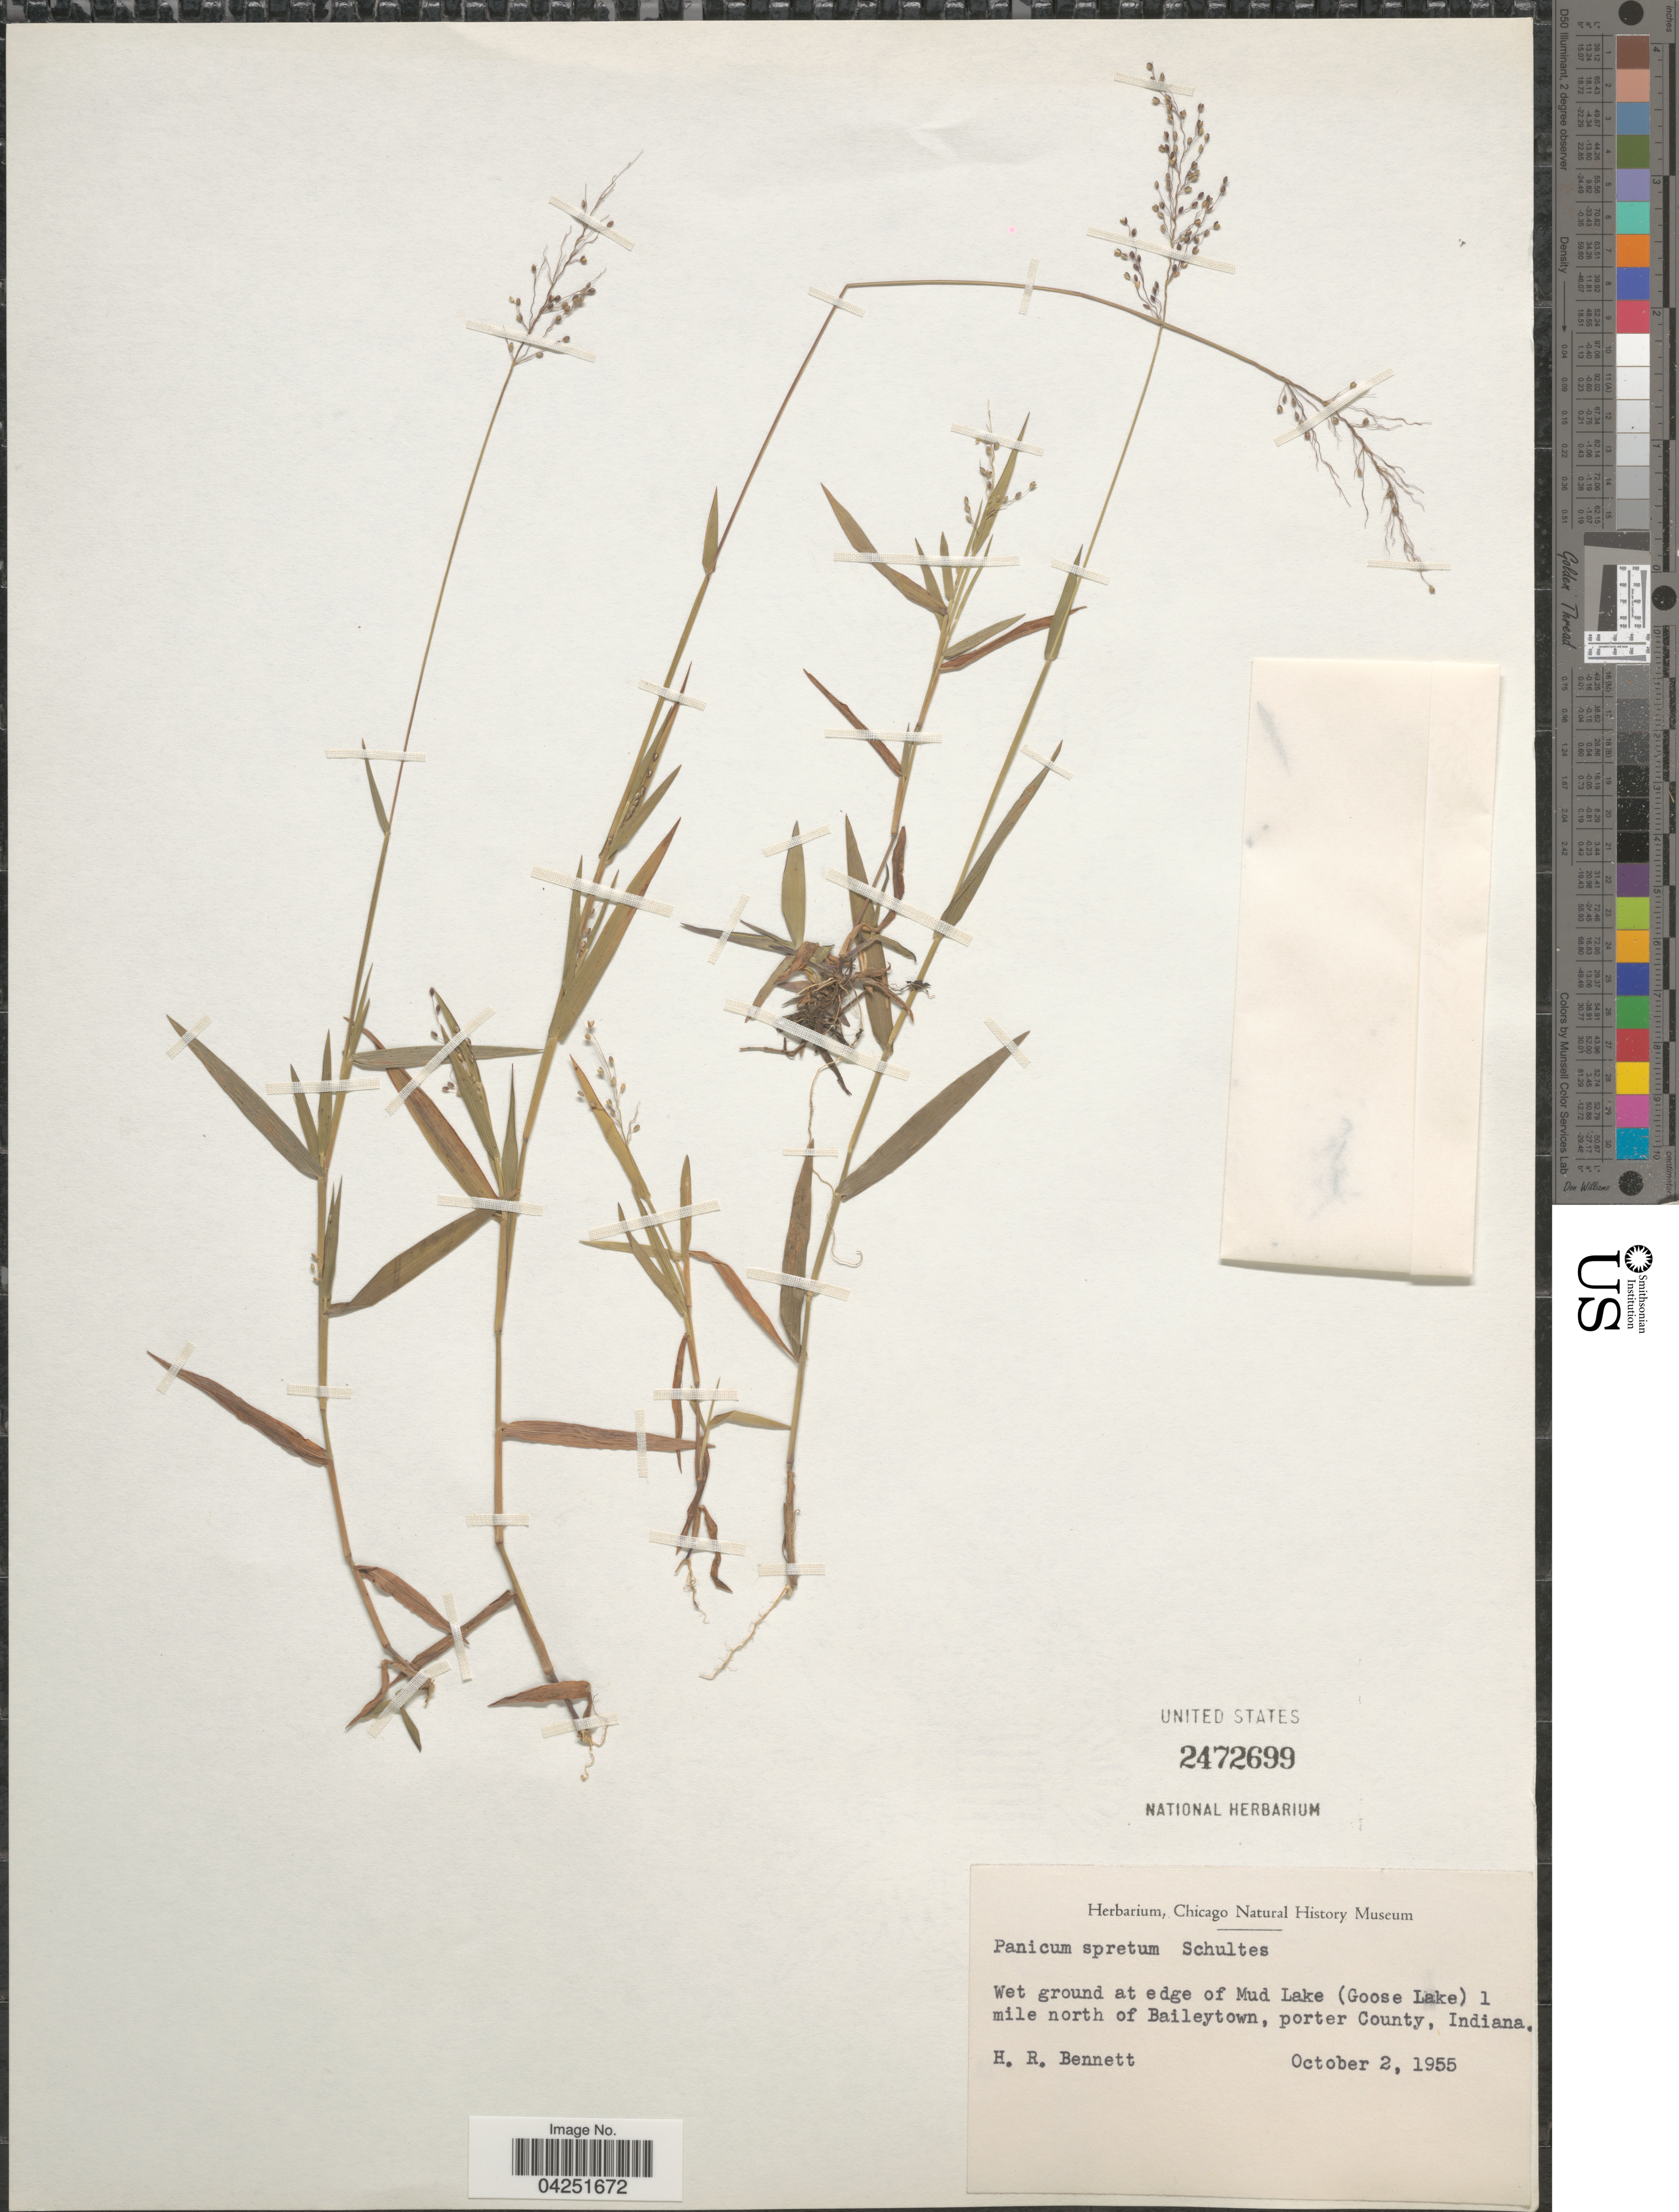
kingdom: Plantae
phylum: Tracheophyta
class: Liliopsida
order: Poales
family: Poaceae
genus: Dichanthelium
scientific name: Dichanthelium acuminatum var. densiflorum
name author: (Rand & Redfield) Gould & C.A. Clark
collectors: H. R. Bennett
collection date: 1955-10-02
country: United States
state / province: Indiana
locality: Wet ground at edge of Mud Lake (Goose Lake) 1 mile north of Baileytown, porter County.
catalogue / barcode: US 2472699